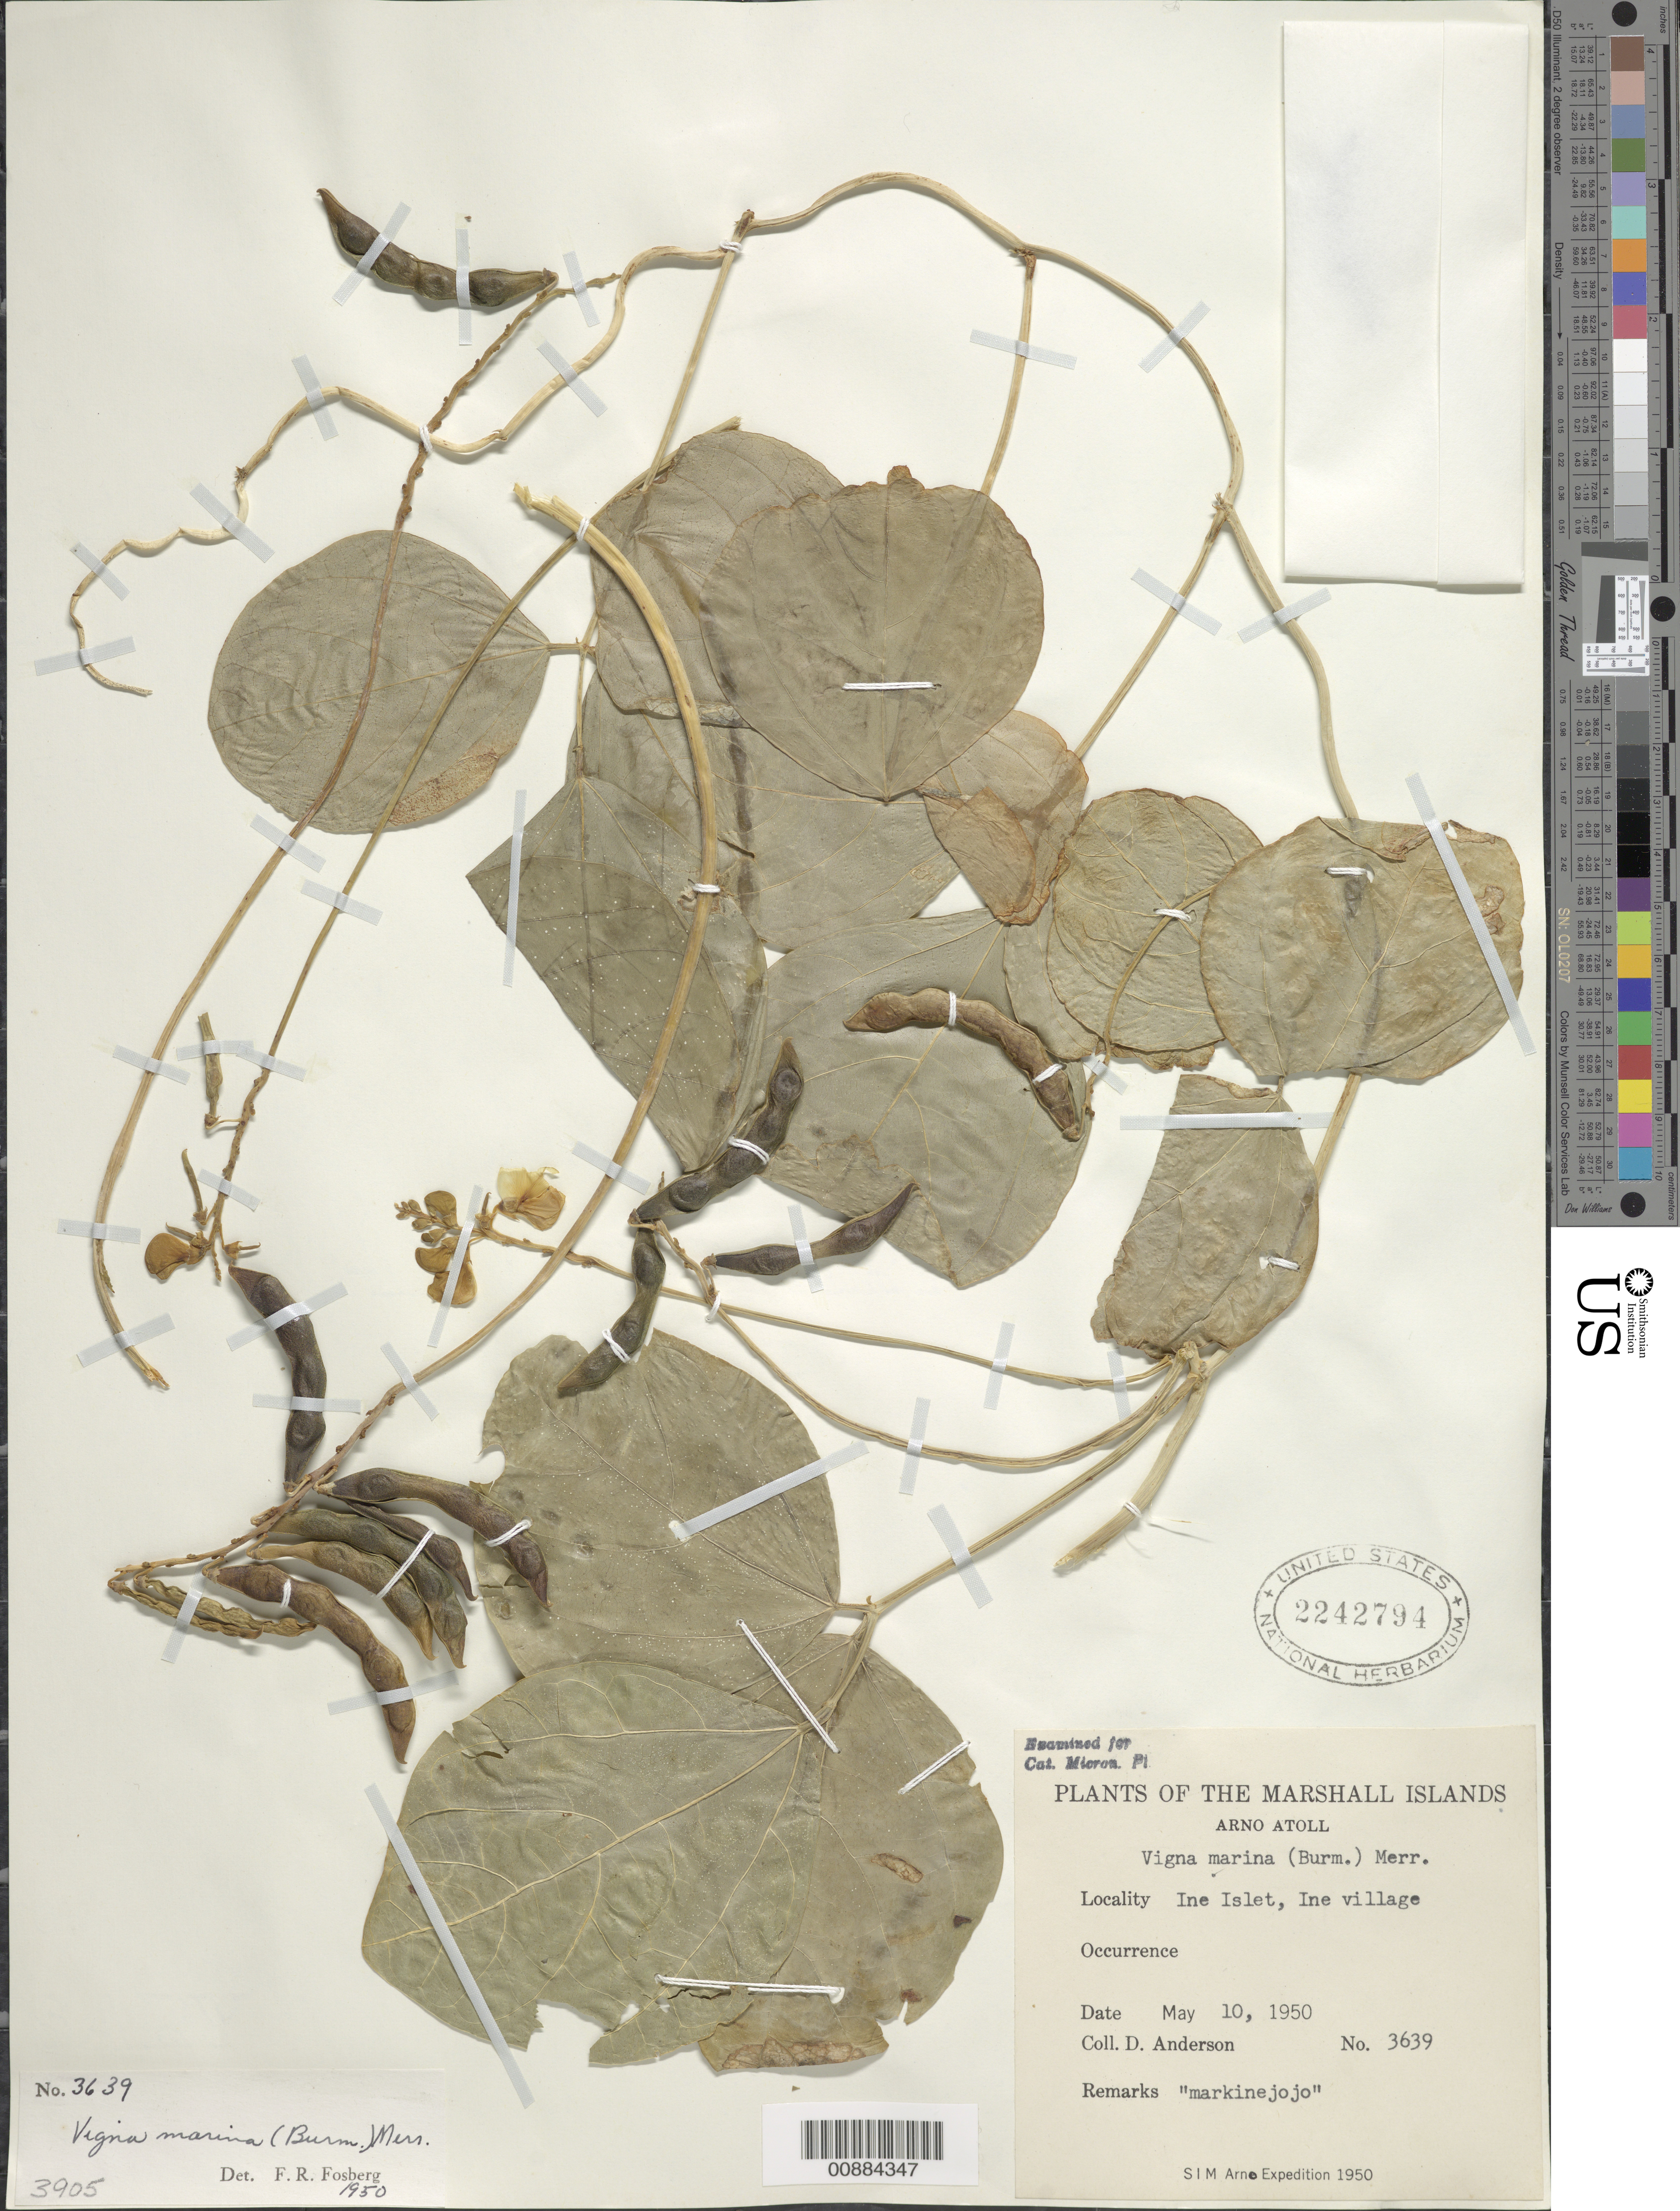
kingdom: Plantae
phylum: Tracheophyta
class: Magnoliopsida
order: Fabales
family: Fabaceae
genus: Vigna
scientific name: Vigna marina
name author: (Burm.) Merr.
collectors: D. Anderson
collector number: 3639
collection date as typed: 10 May 1950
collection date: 1950-05-10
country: Marshall Islands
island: Arno Atoll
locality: Ine Islet, Ine village.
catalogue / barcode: US 2242794